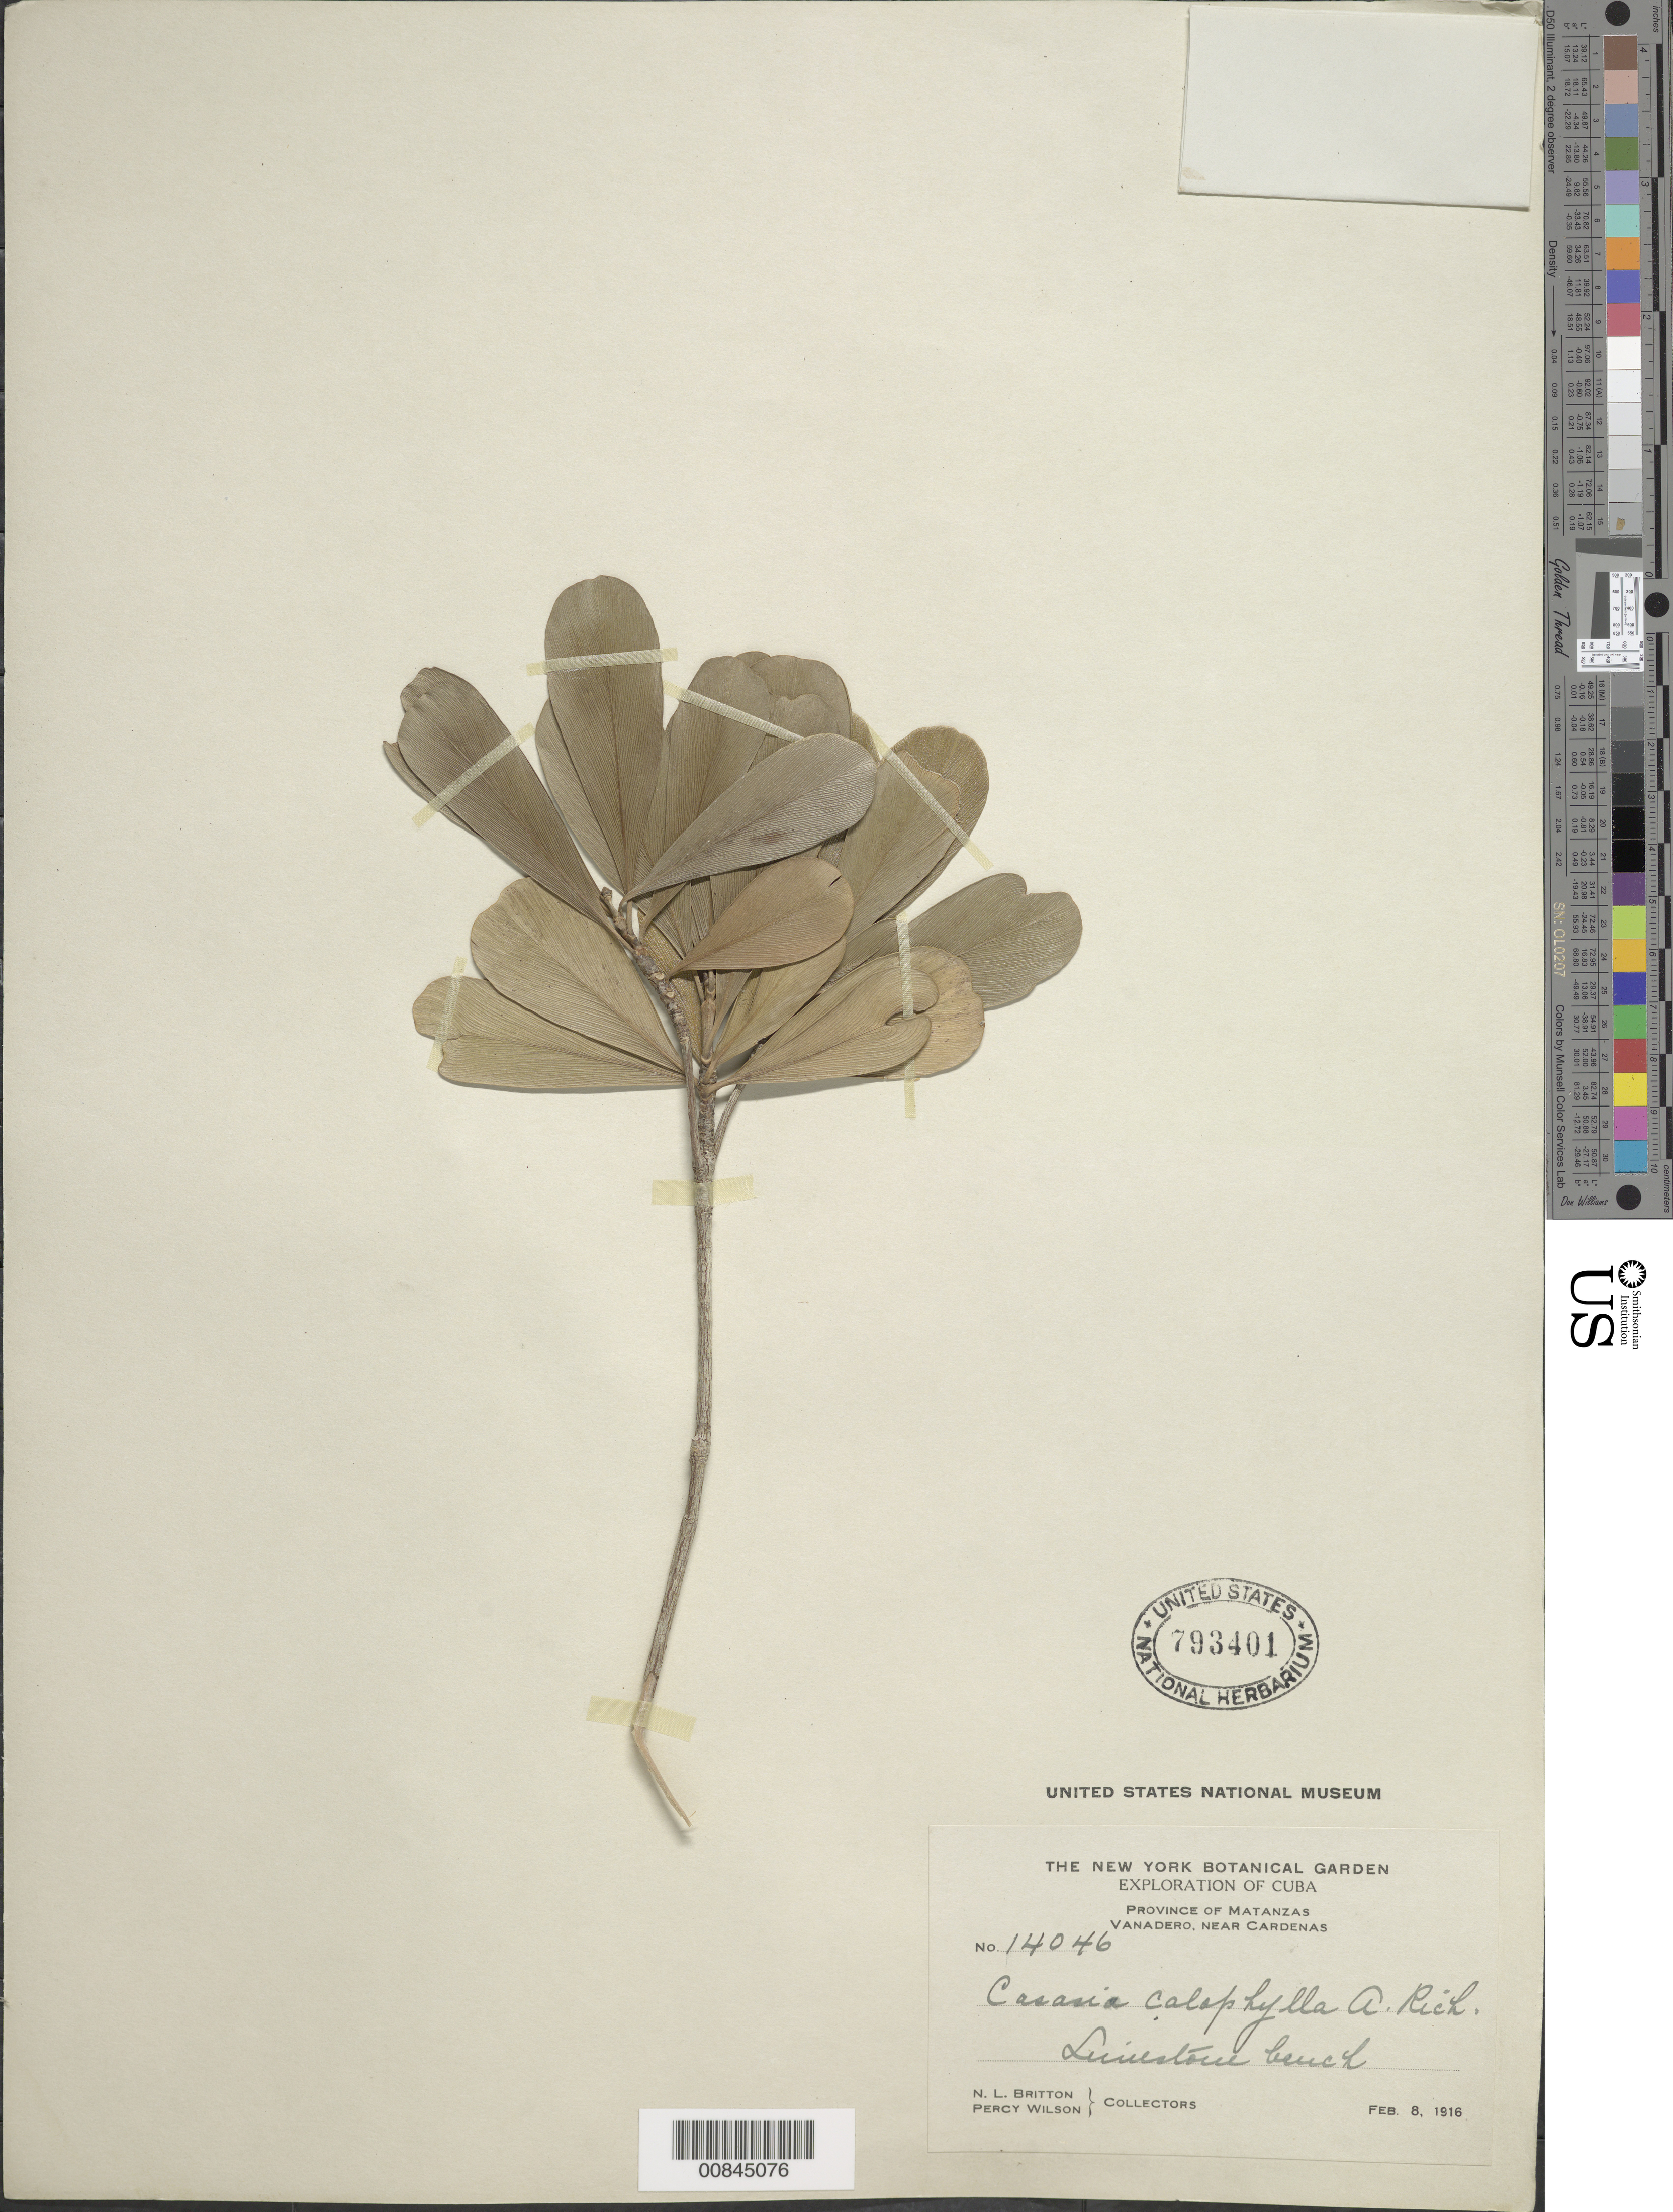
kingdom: Plantae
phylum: Tracheophyta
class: Magnoliopsida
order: Gentianales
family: Rubiaceae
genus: Casasia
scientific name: Casasia calophylla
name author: A. Rich.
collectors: N. Britton & P. Wilson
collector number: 14046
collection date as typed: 08 Feb 1916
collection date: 1916-02-08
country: Cuba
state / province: Matanzas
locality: Vanadero, near Cardenas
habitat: Limeston beach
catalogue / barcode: US 793401